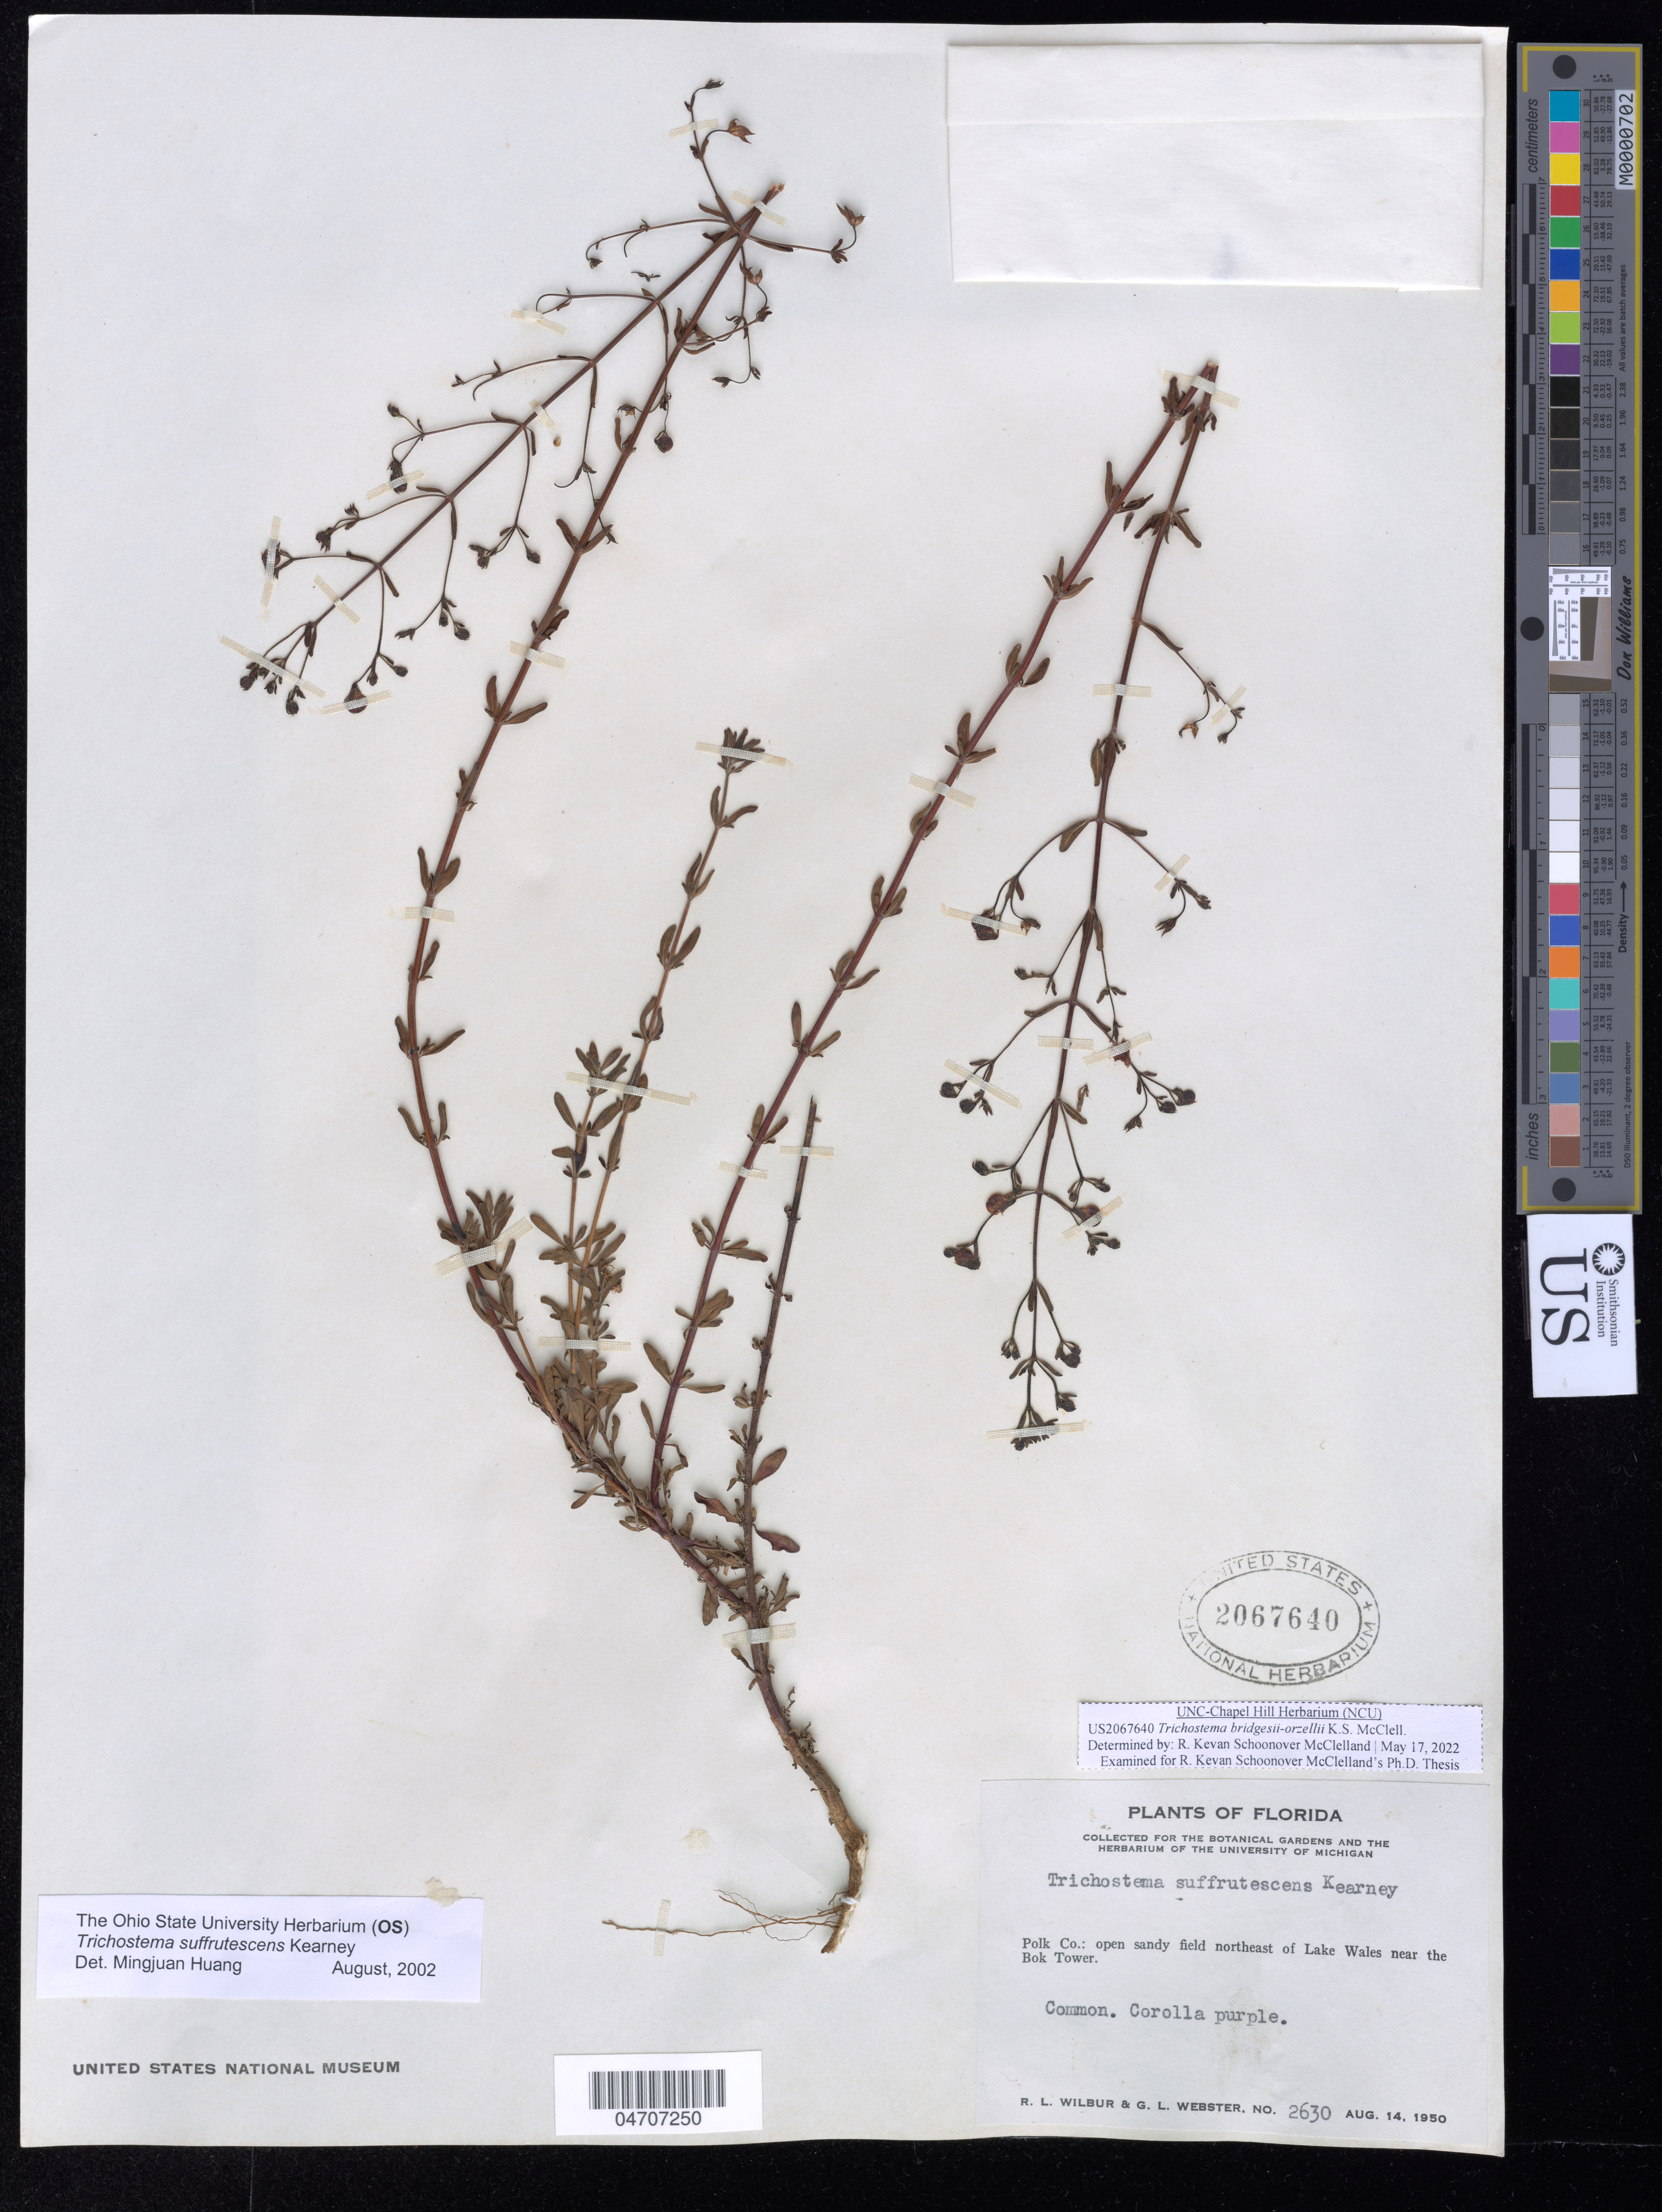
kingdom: Plantae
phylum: Tracheophyta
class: Magnoliopsida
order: Lamiales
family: Lamiaceae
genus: Trichostema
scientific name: Trichostema sp.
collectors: R. L. Wilbur & G. L. Webster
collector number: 2630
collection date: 1950-08-14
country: United States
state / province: Florida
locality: Polk Co.: open sandy field northeast of Lake Wales near the Bok Tower.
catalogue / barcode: US 2067640